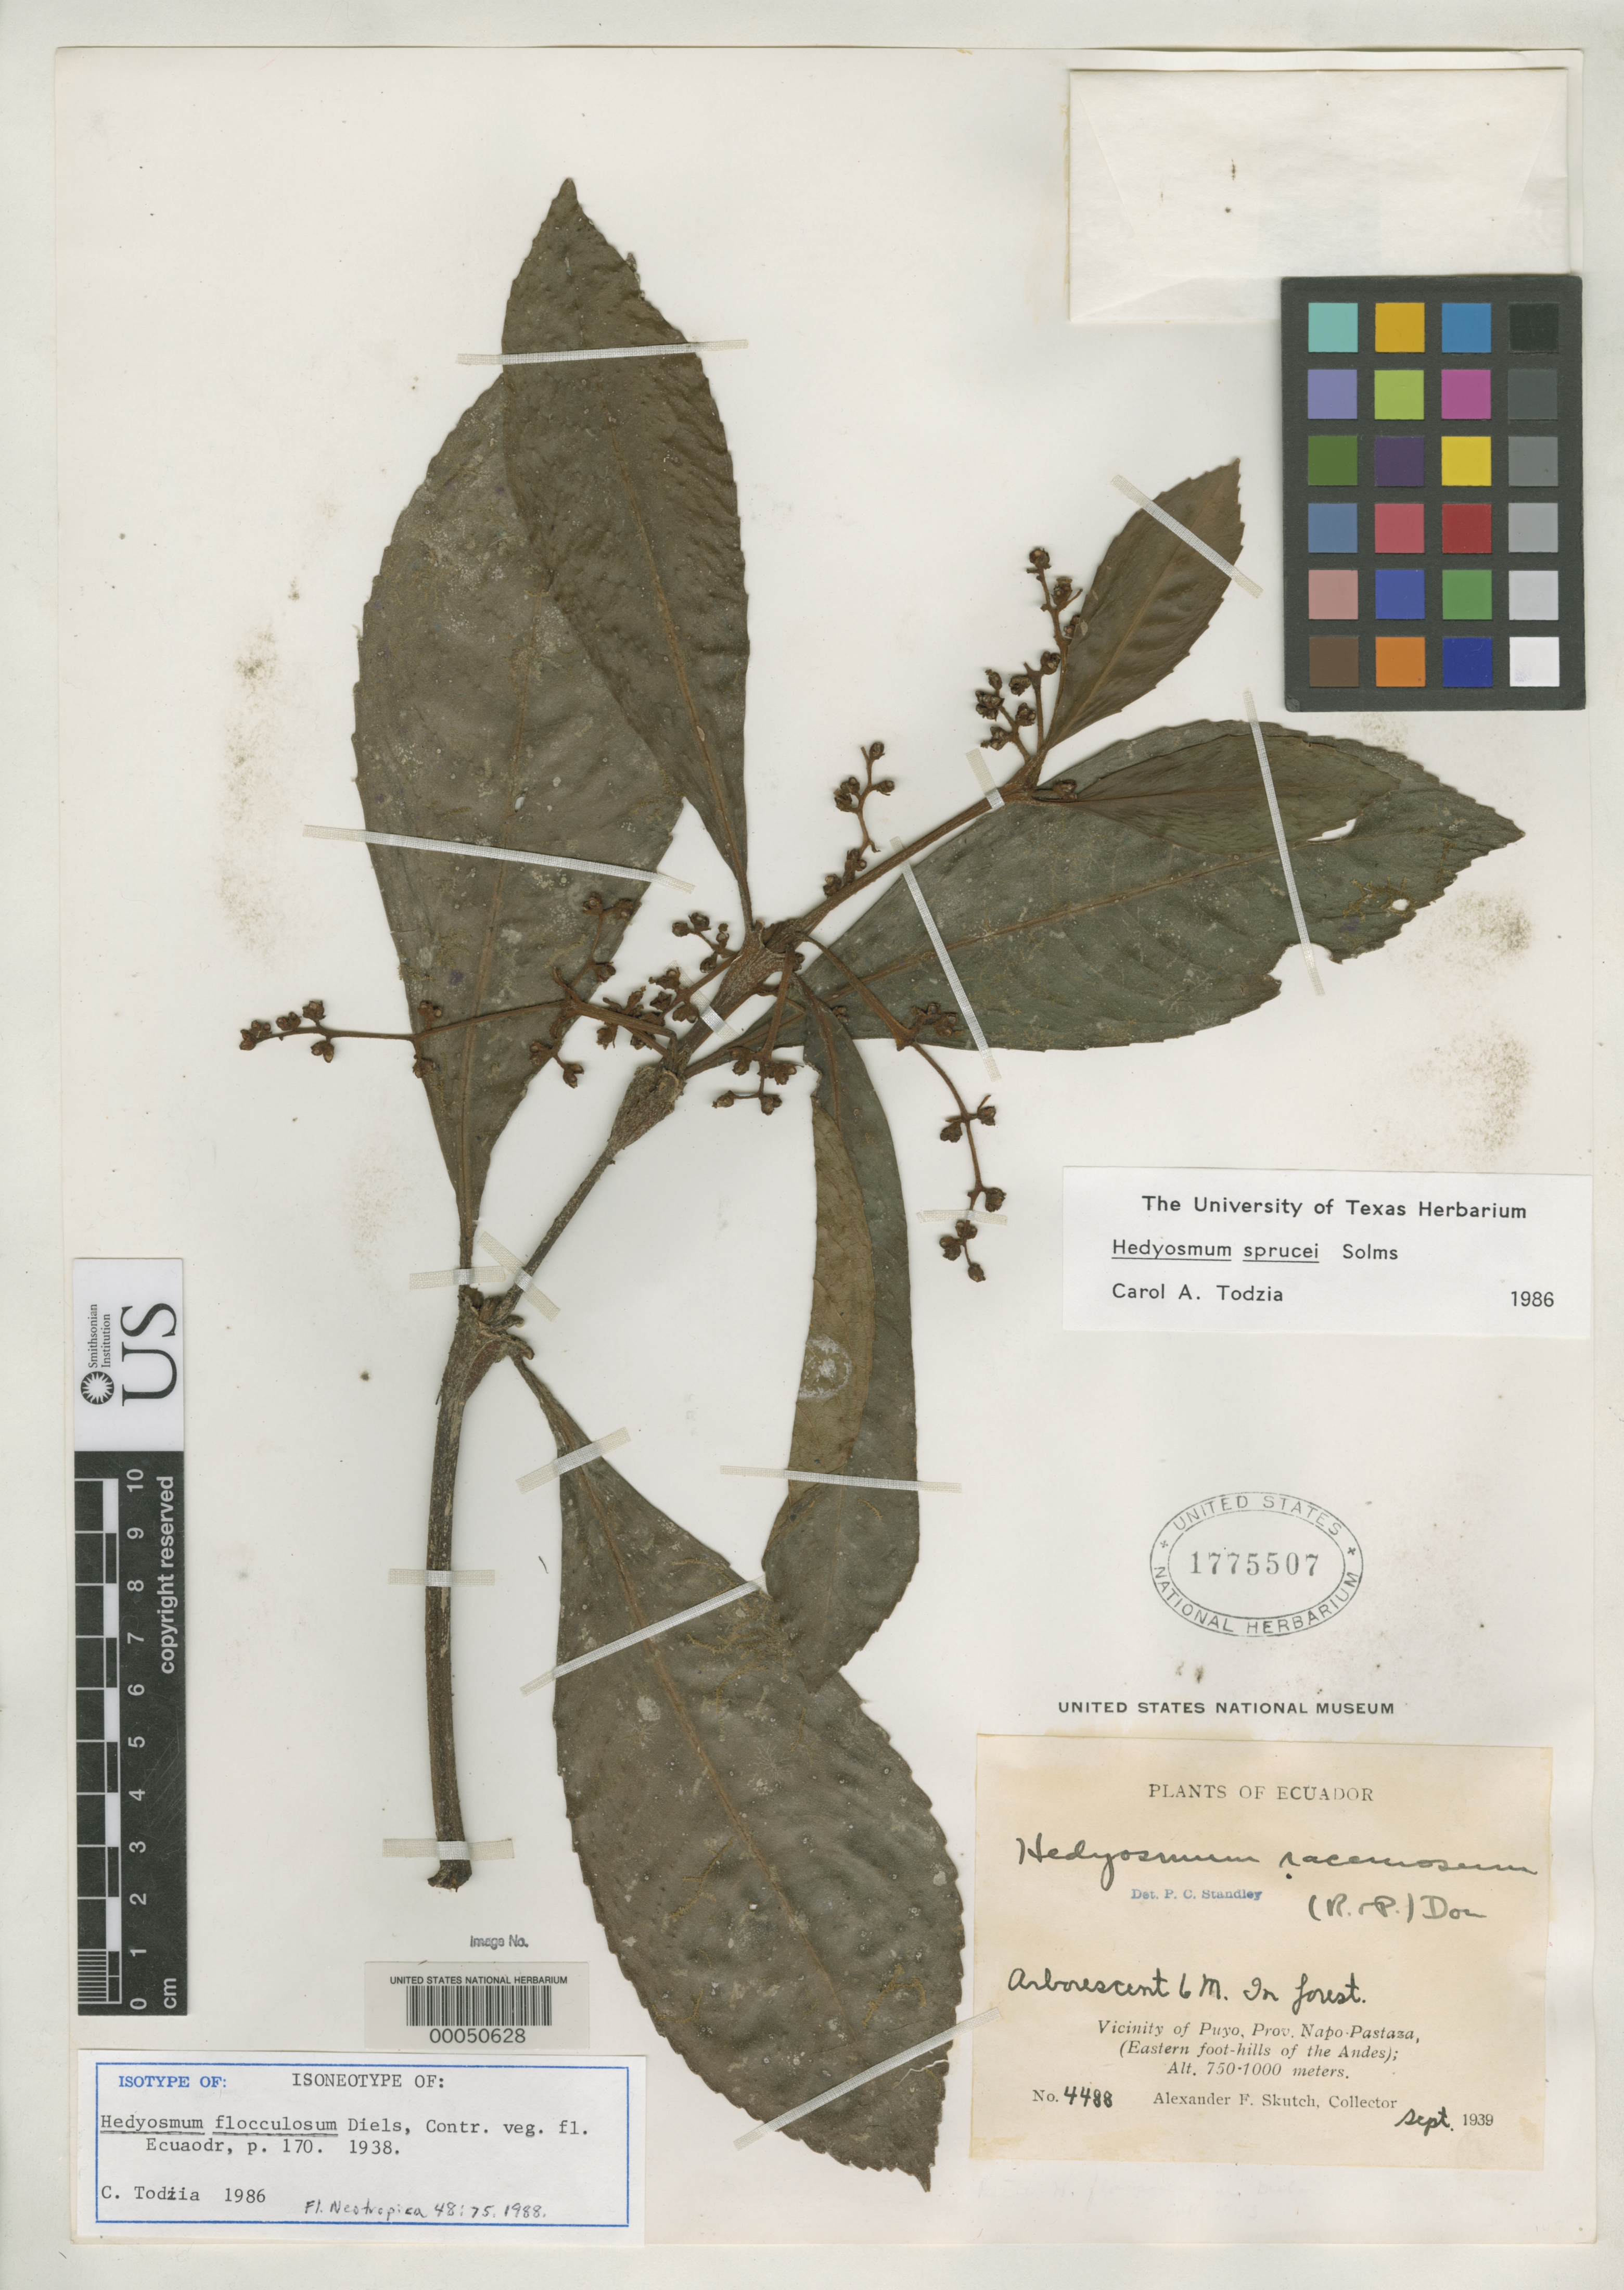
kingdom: Plantae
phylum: Tracheophyta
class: Magnoliopsida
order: Chloranthales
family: Chloranthaceae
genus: Hedyosmum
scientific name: Hedyosmum flocculosum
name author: Diels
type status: Isoneotype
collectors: A. F. Skutch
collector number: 4488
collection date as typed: Sep 1939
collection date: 1939-09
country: Ecuador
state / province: Pastaza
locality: Vicinity of Puyo, eastern foothills of Andes.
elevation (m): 750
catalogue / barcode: US 1775507